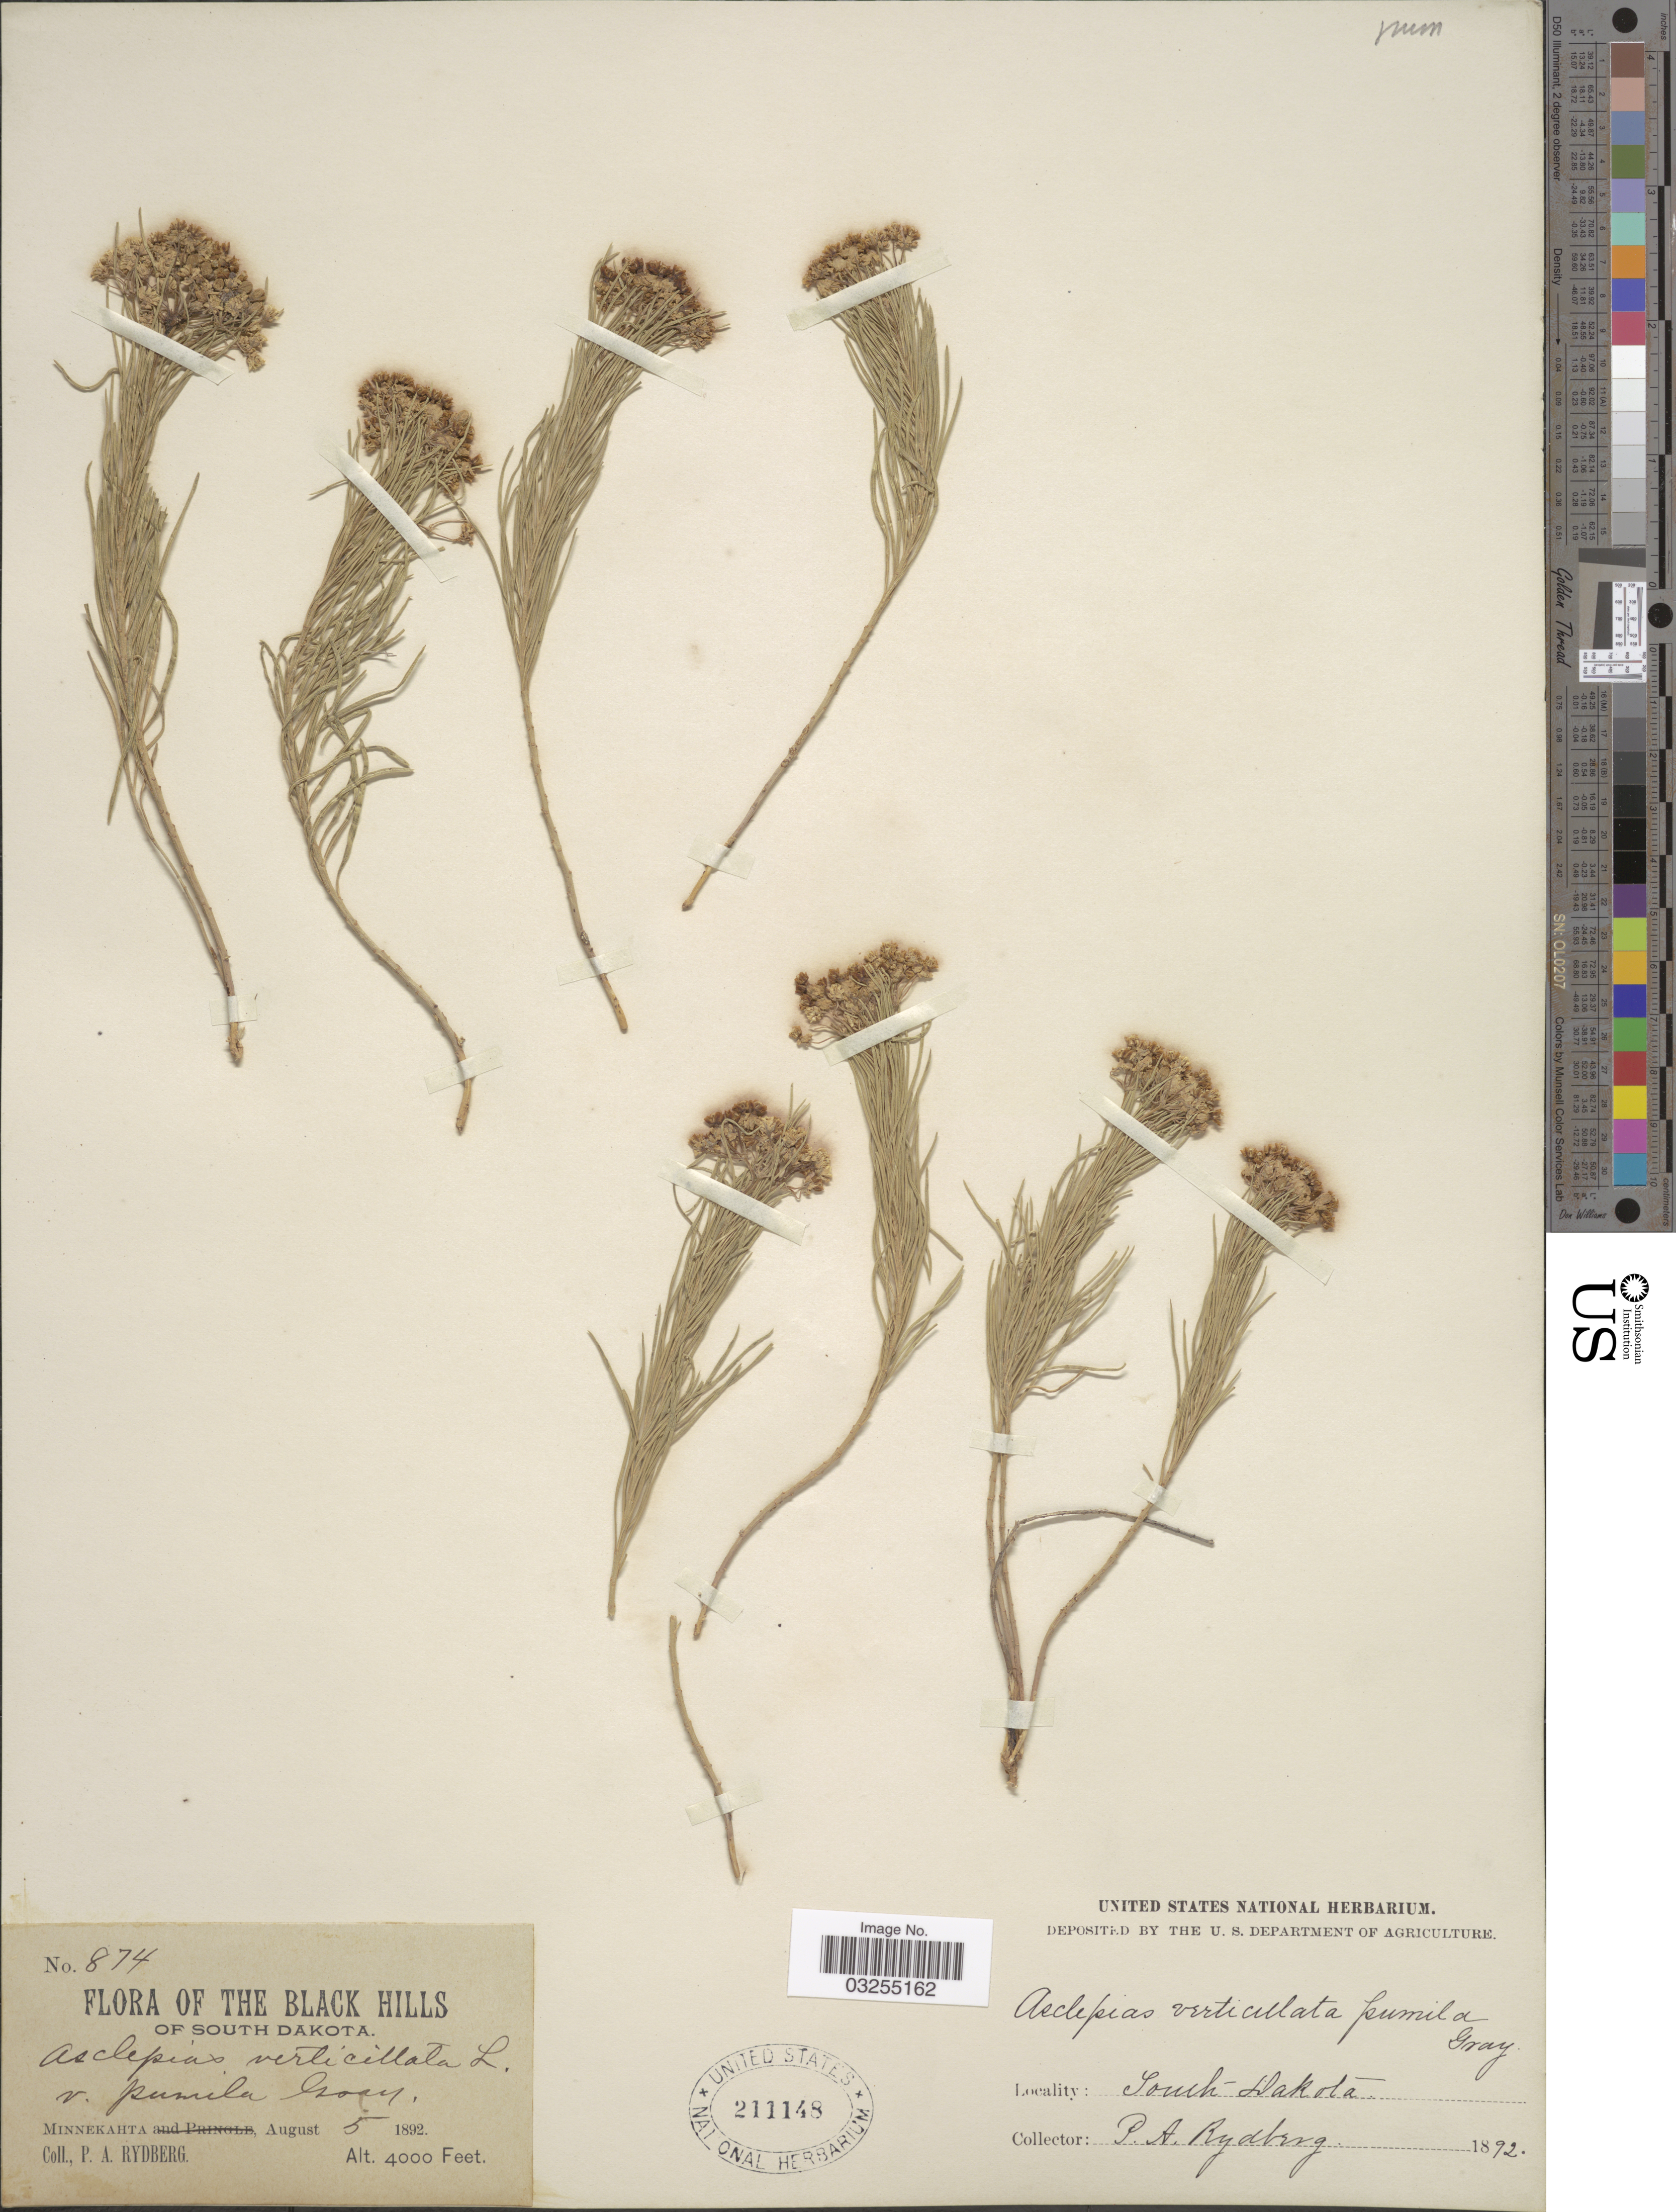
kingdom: Plantae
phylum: Tracheophyta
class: Magnoliopsida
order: Gentianales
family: Apocynaceae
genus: Asclepias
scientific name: Asclepias pumila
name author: (A. Gray) Vail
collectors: P. A. Rydberg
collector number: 874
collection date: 1892-08-05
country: United States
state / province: South Dakota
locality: The Black Hills of South Dakota. Minnekahta.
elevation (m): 1219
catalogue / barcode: US 211148